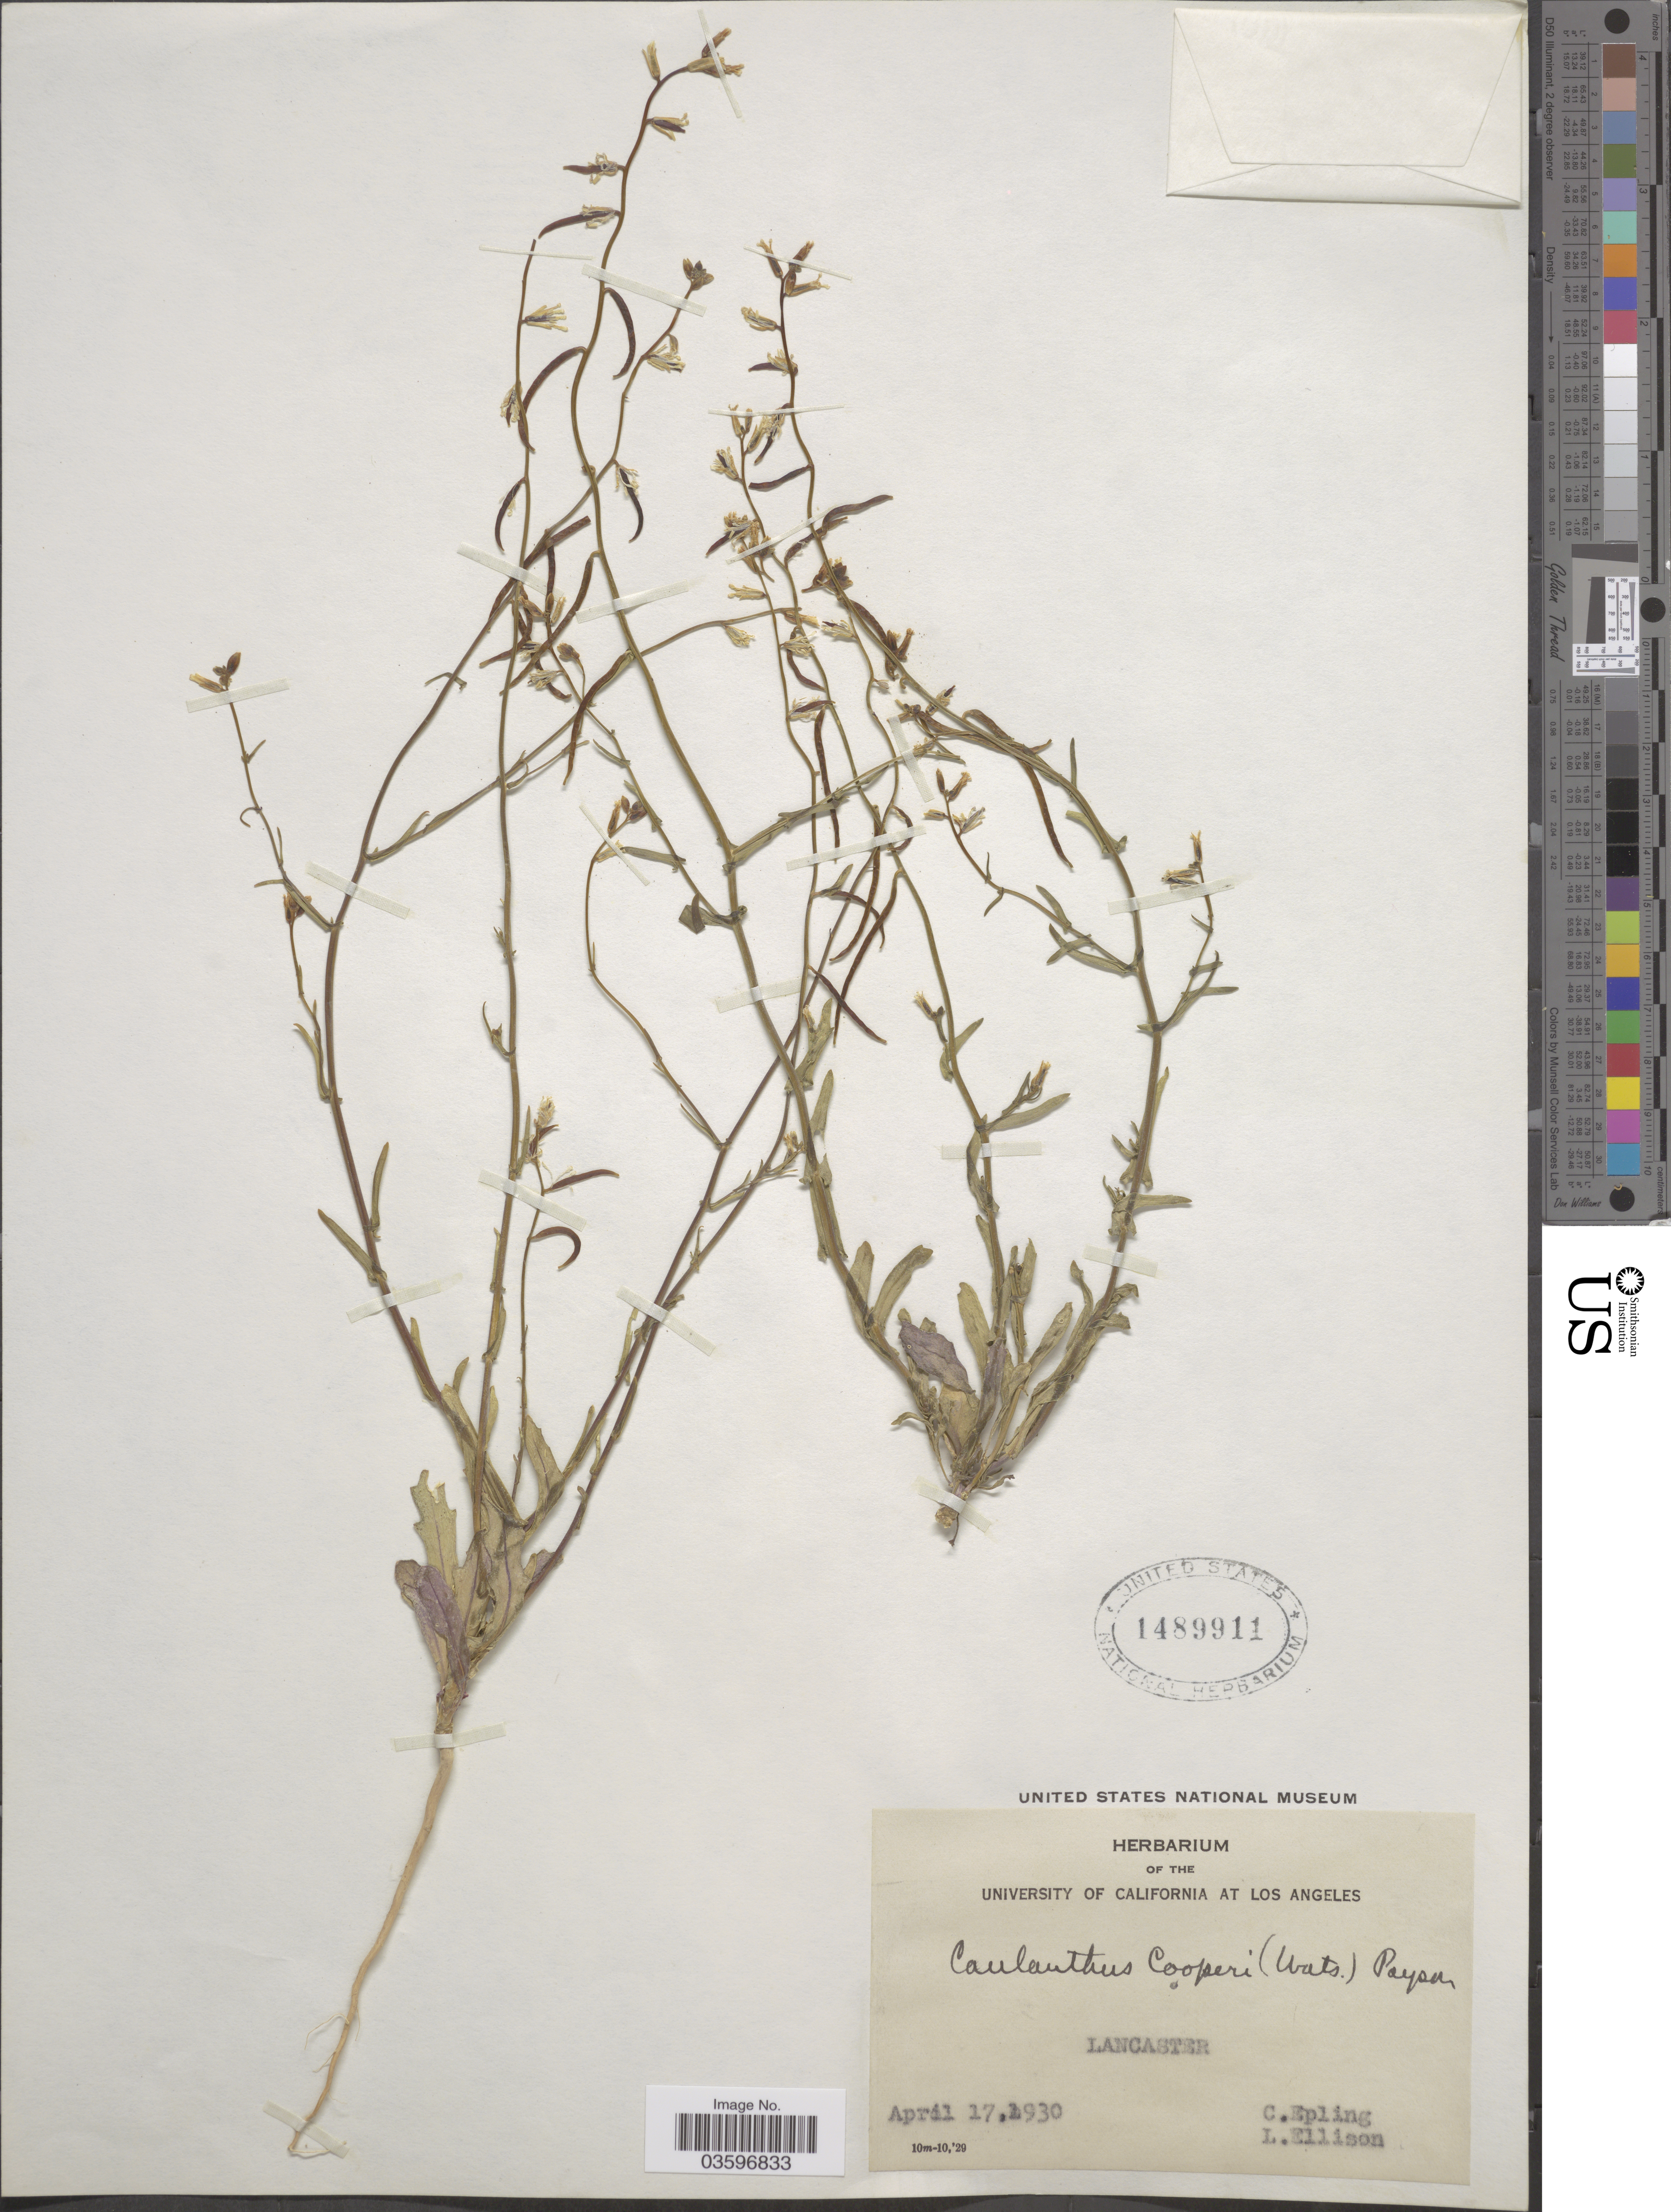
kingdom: Plantae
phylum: Tracheophyta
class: Magnoliopsida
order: Brassicales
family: Brassicaceae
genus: Caulanthus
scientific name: Caulanthus cooperi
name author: (S. Watson) Payson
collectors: C. C. Epling & L. Ellison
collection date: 1930-04-17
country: United States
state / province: California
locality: Lancaster.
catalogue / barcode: US 1489911